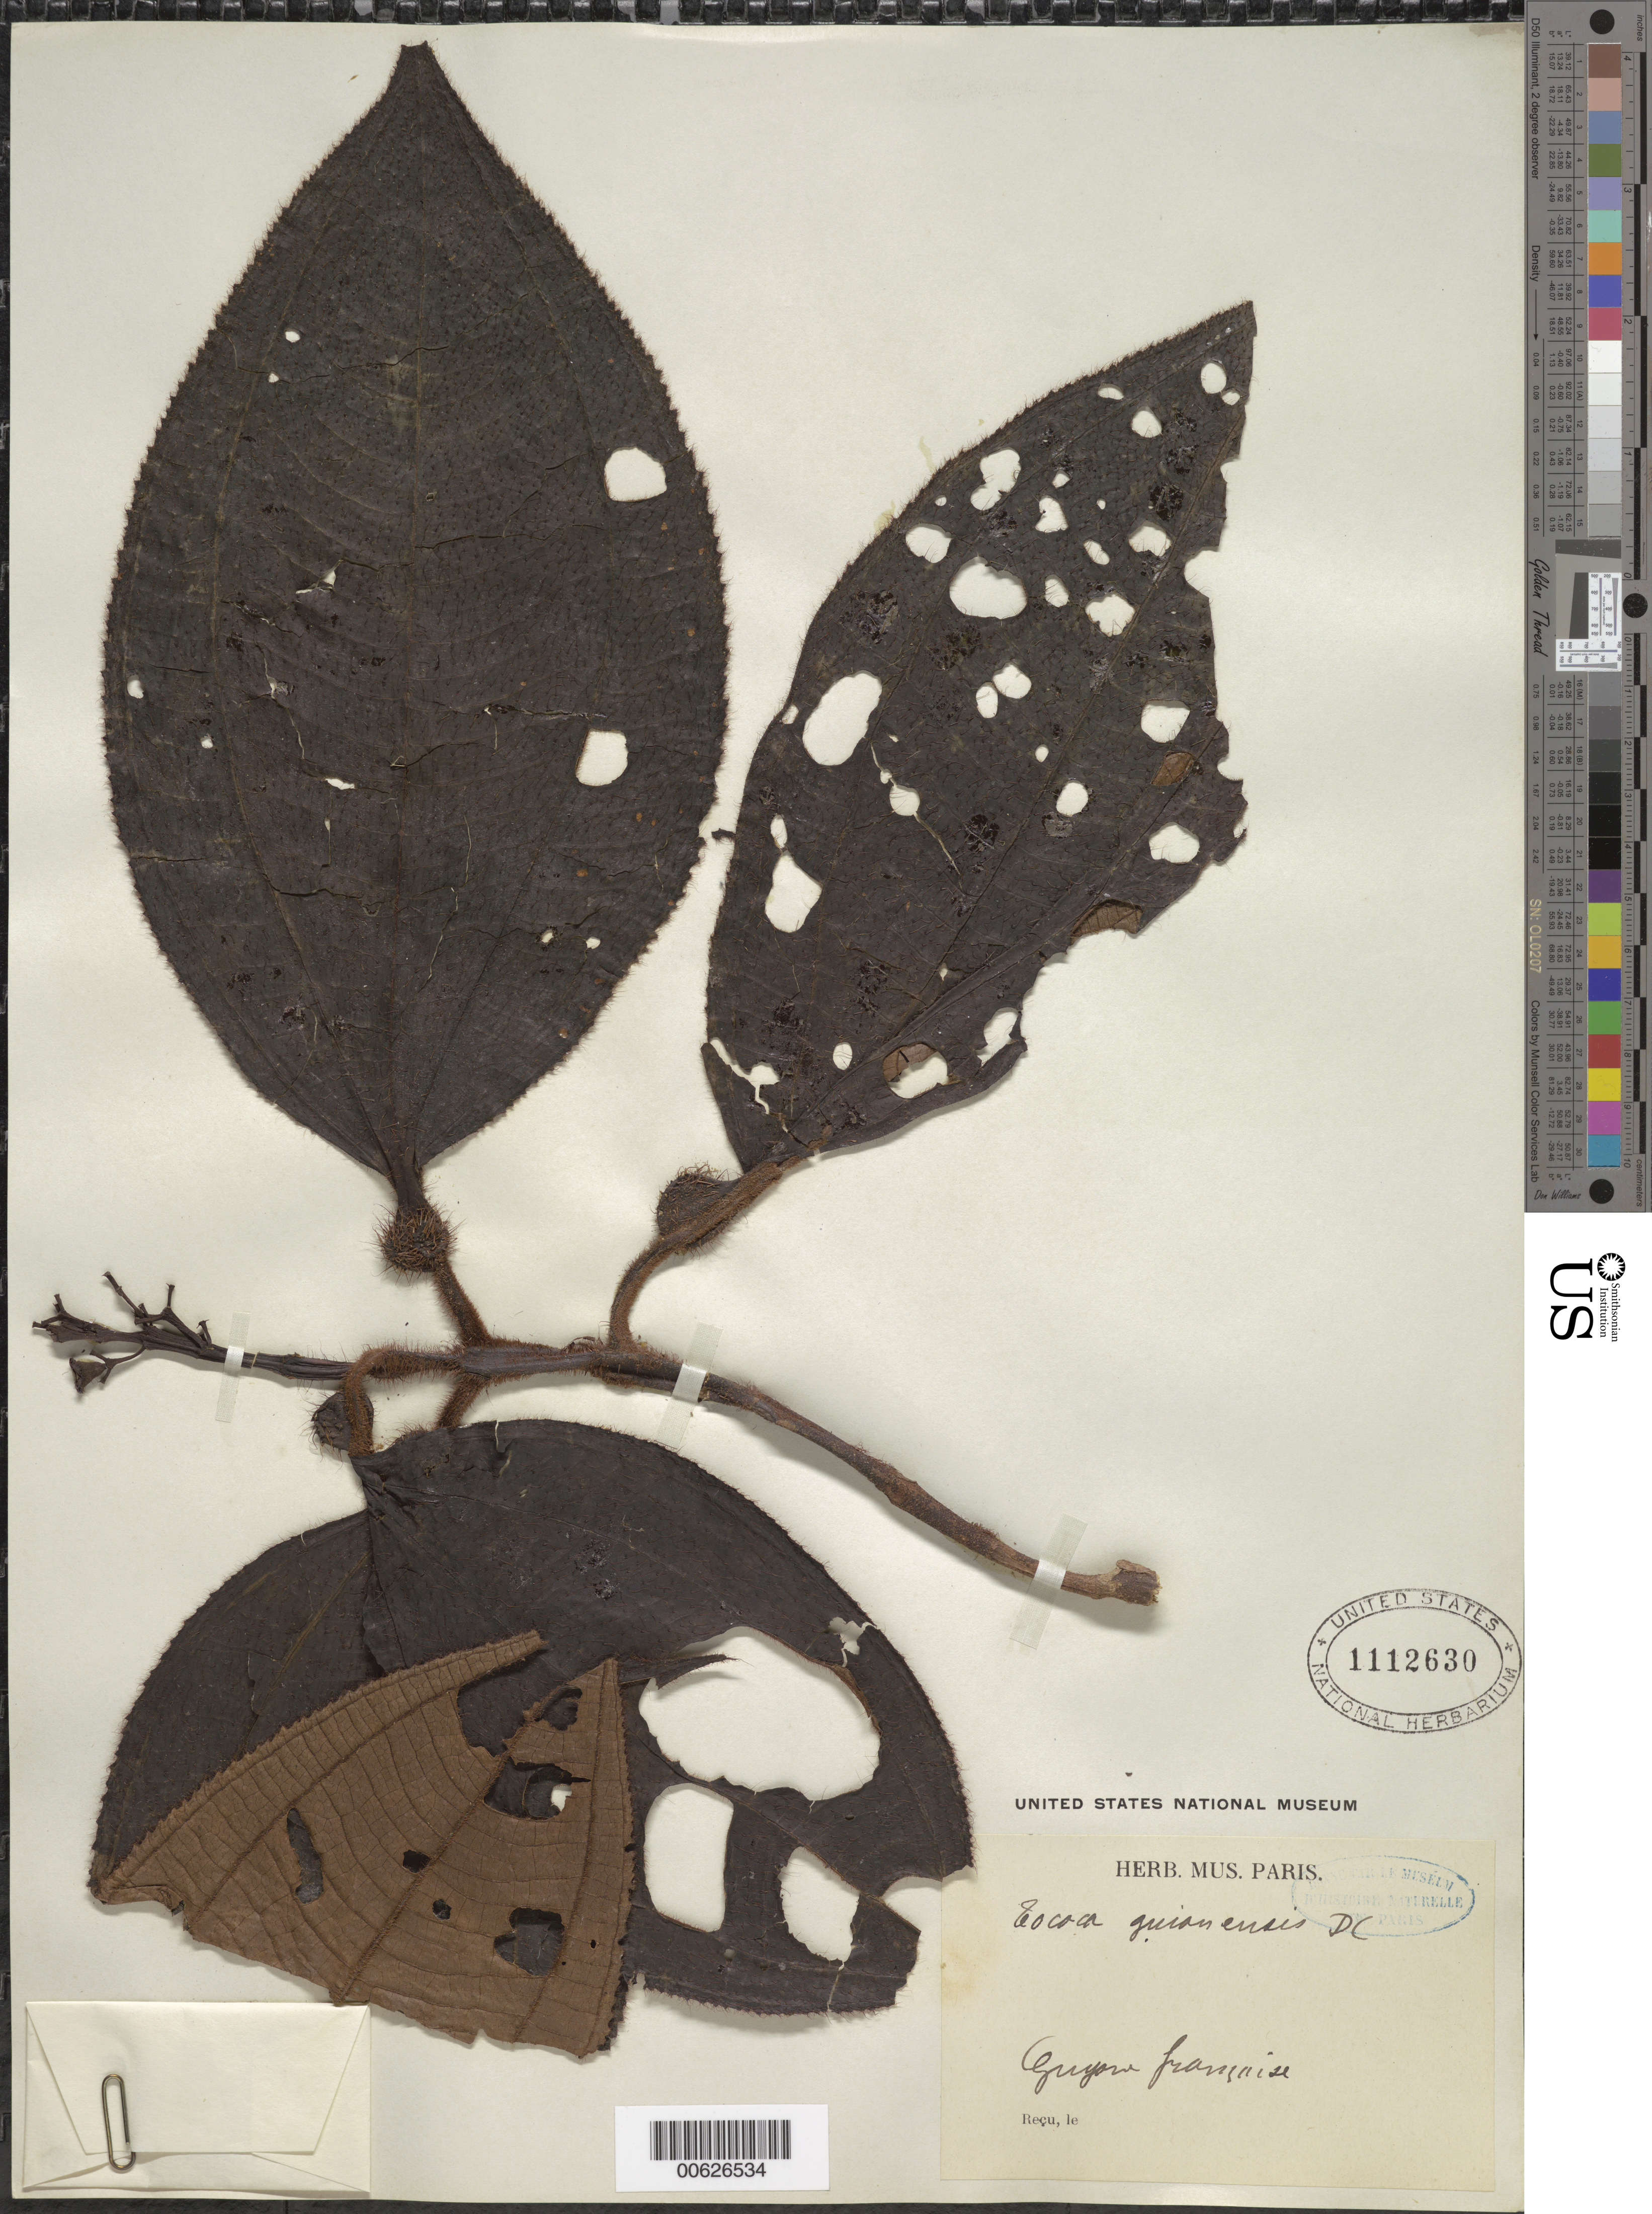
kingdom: Plantae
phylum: Tracheophyta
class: Magnoliopsida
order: Myrtales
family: Melastomataceae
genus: Tococa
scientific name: Tococa guianensis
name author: Aubl.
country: French Guiana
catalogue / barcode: US 1112630